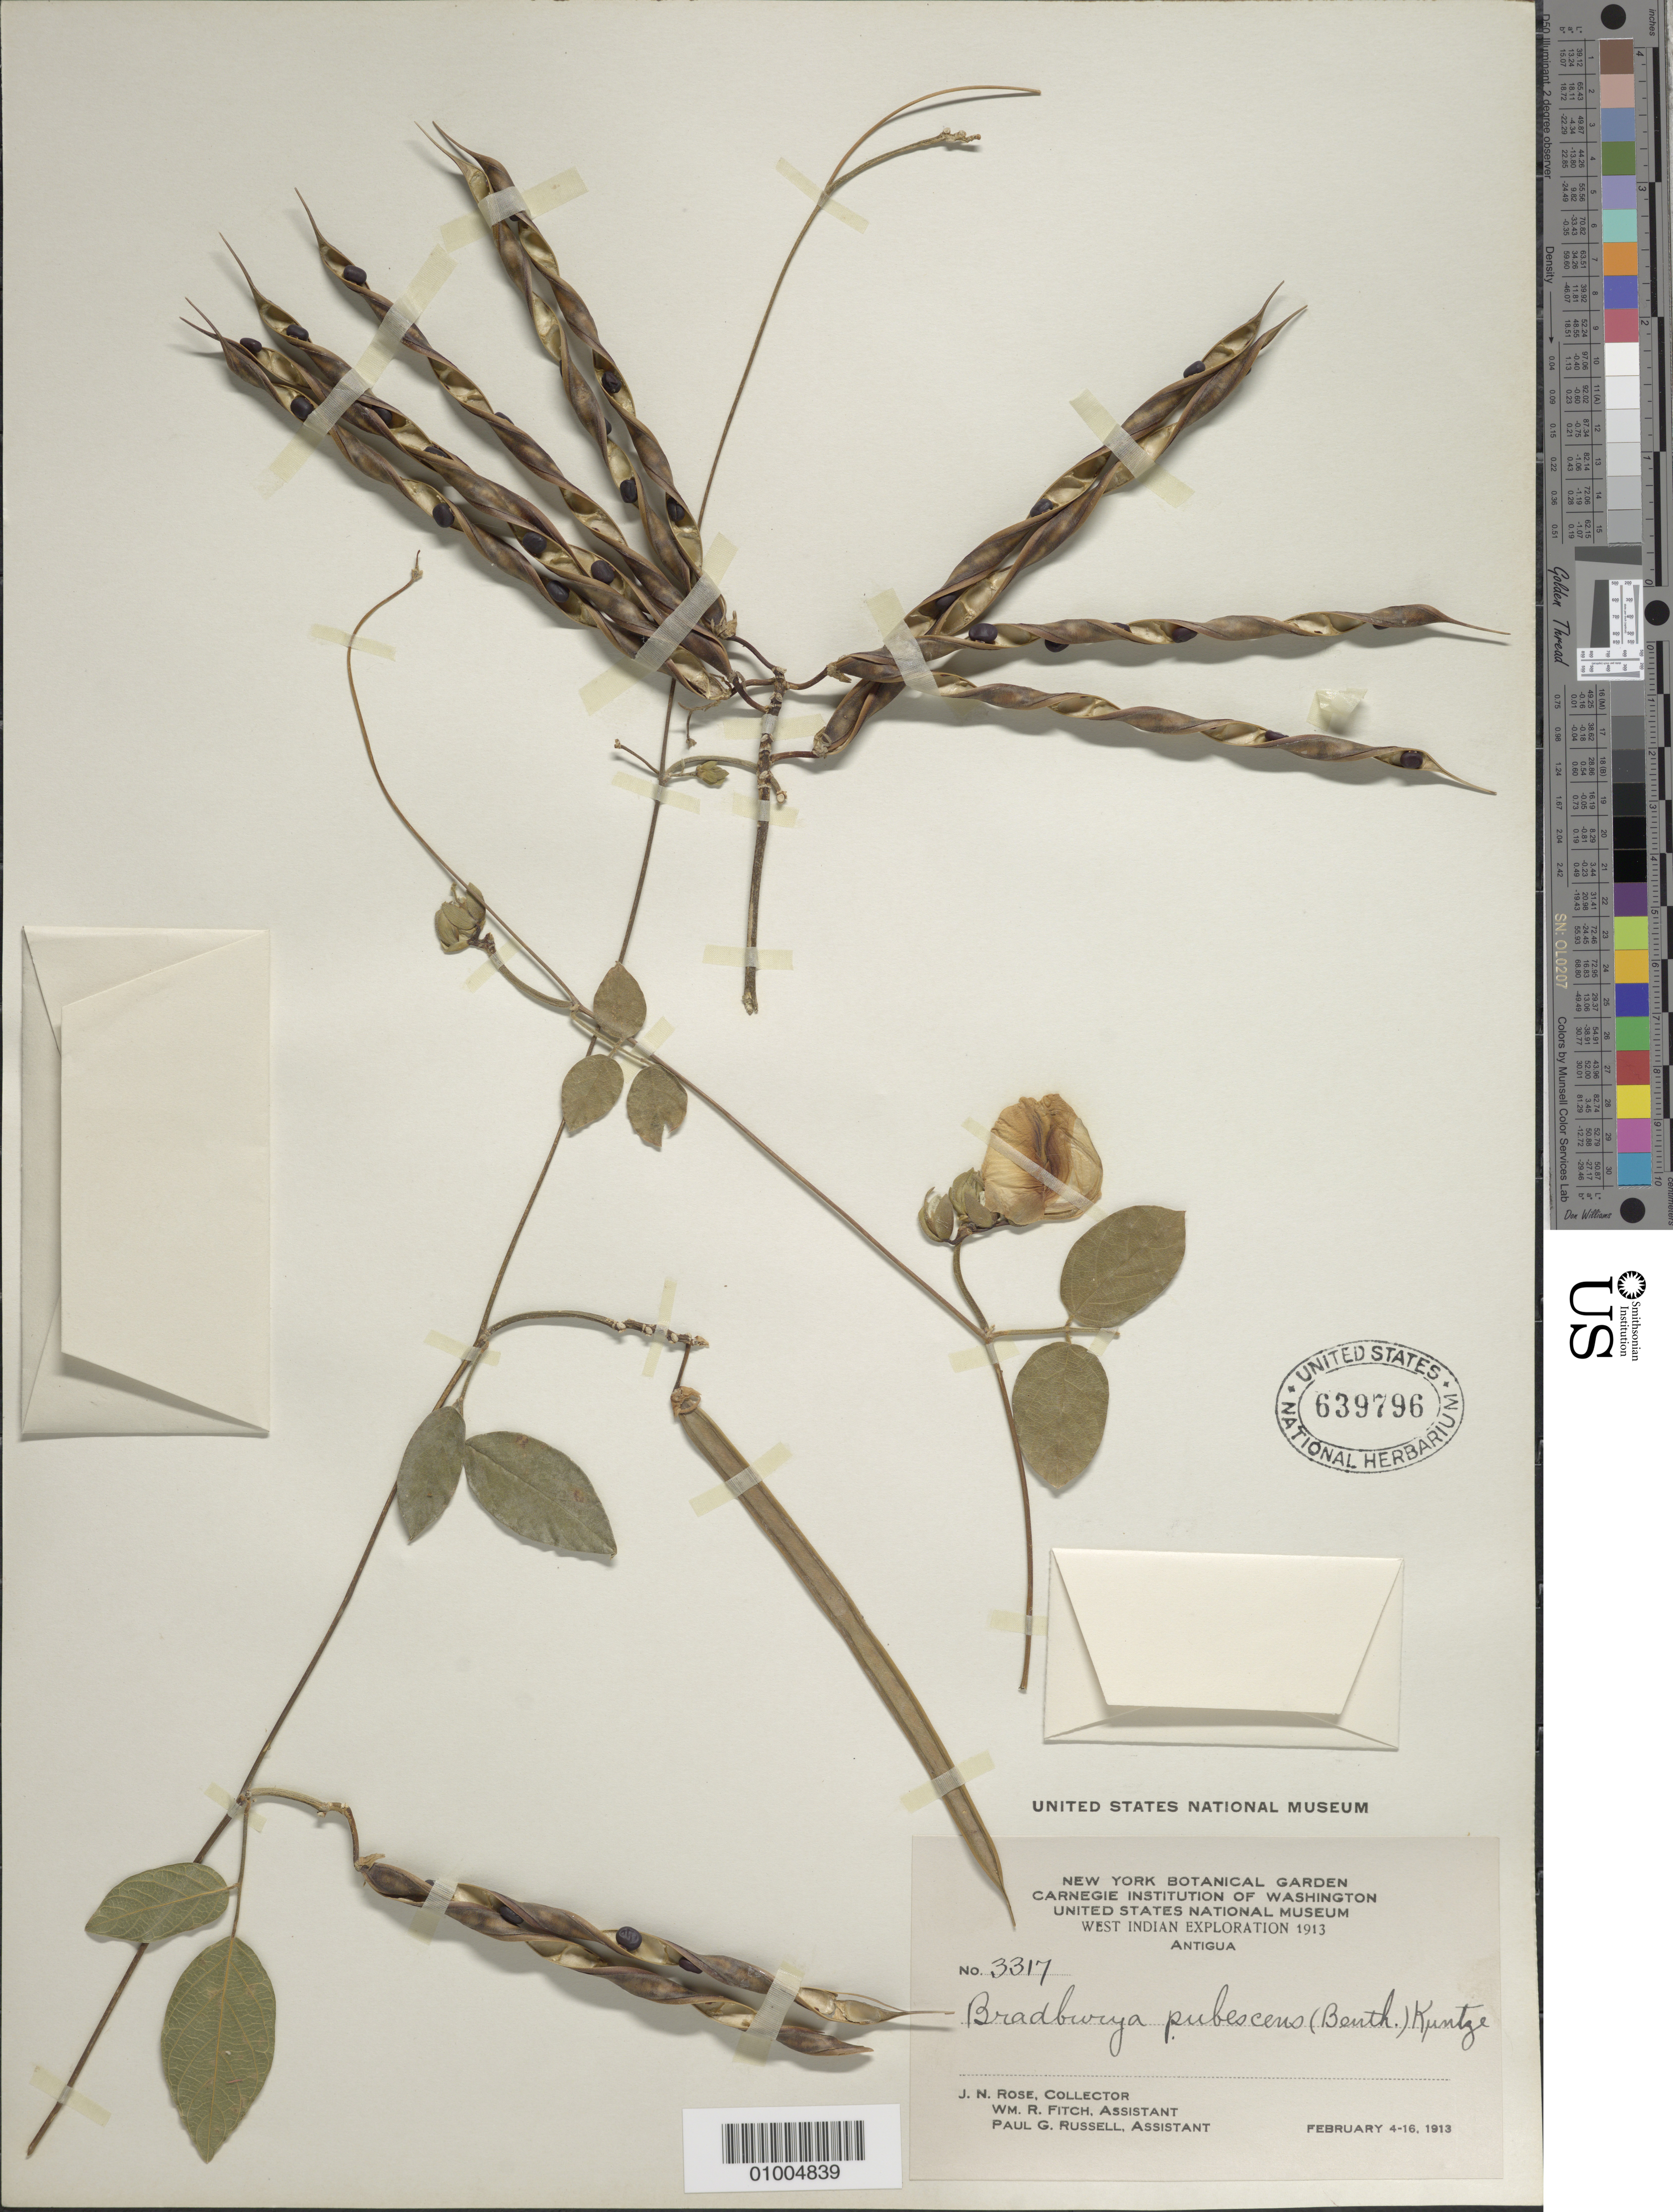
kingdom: Plantae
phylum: Tracheophyta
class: Magnoliopsida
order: Fabales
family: Fabaceae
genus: Centrosema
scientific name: Centrosema pubescens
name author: Benth.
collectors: J. N. Rose, W. R. Fitch & P. G. Russell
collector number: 3317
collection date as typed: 04 Feb 1913 to 09 Feb 1913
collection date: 1913-02-04/1913-02-09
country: Antigua and Barbuda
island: Antigua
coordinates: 0 N, 0 E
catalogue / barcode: US 639796